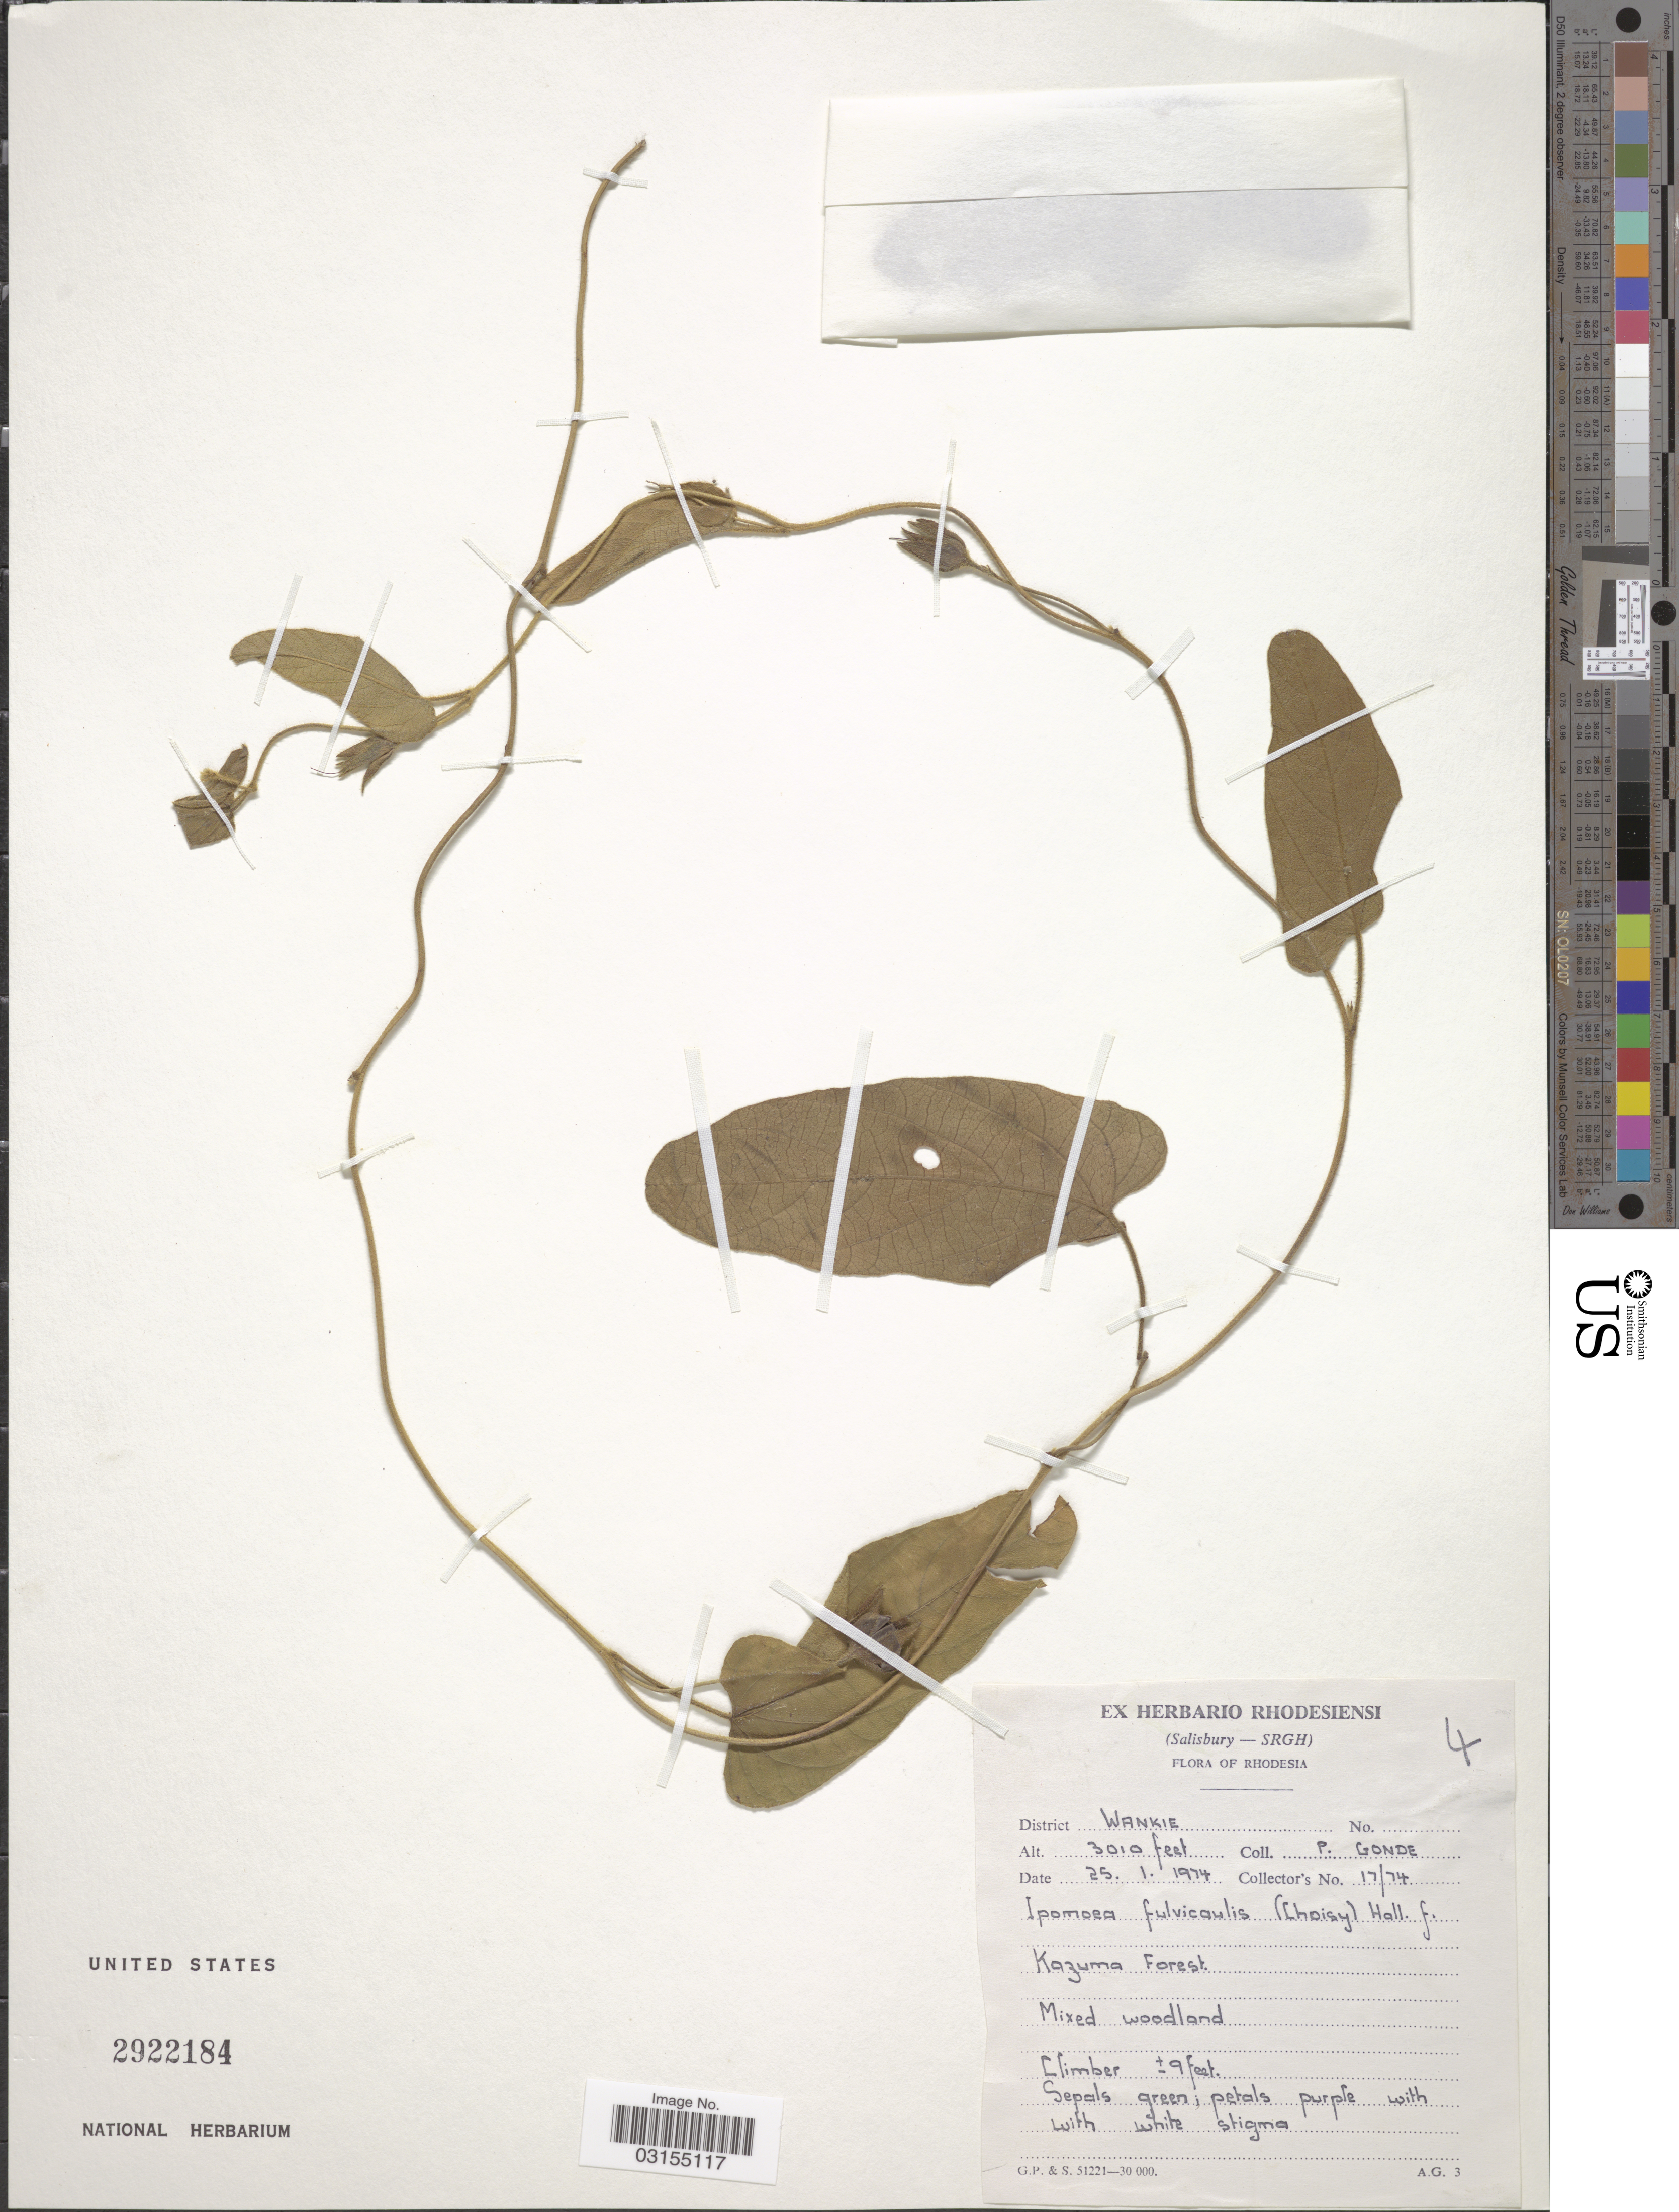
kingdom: Plantae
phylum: Tracheophyta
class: Magnoliopsida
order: Solanales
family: Convolvulaceae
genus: Ipomoea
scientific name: Ipomoea fulvicaulis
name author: (Hochst. ex Choisy) Boiss. ex Hallier f.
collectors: P. Gonde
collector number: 17/74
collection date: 1974-01-25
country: Zimbabwe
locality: Rhodesia. District Wankie. Kazuma Forest.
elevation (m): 917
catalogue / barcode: US 2922184